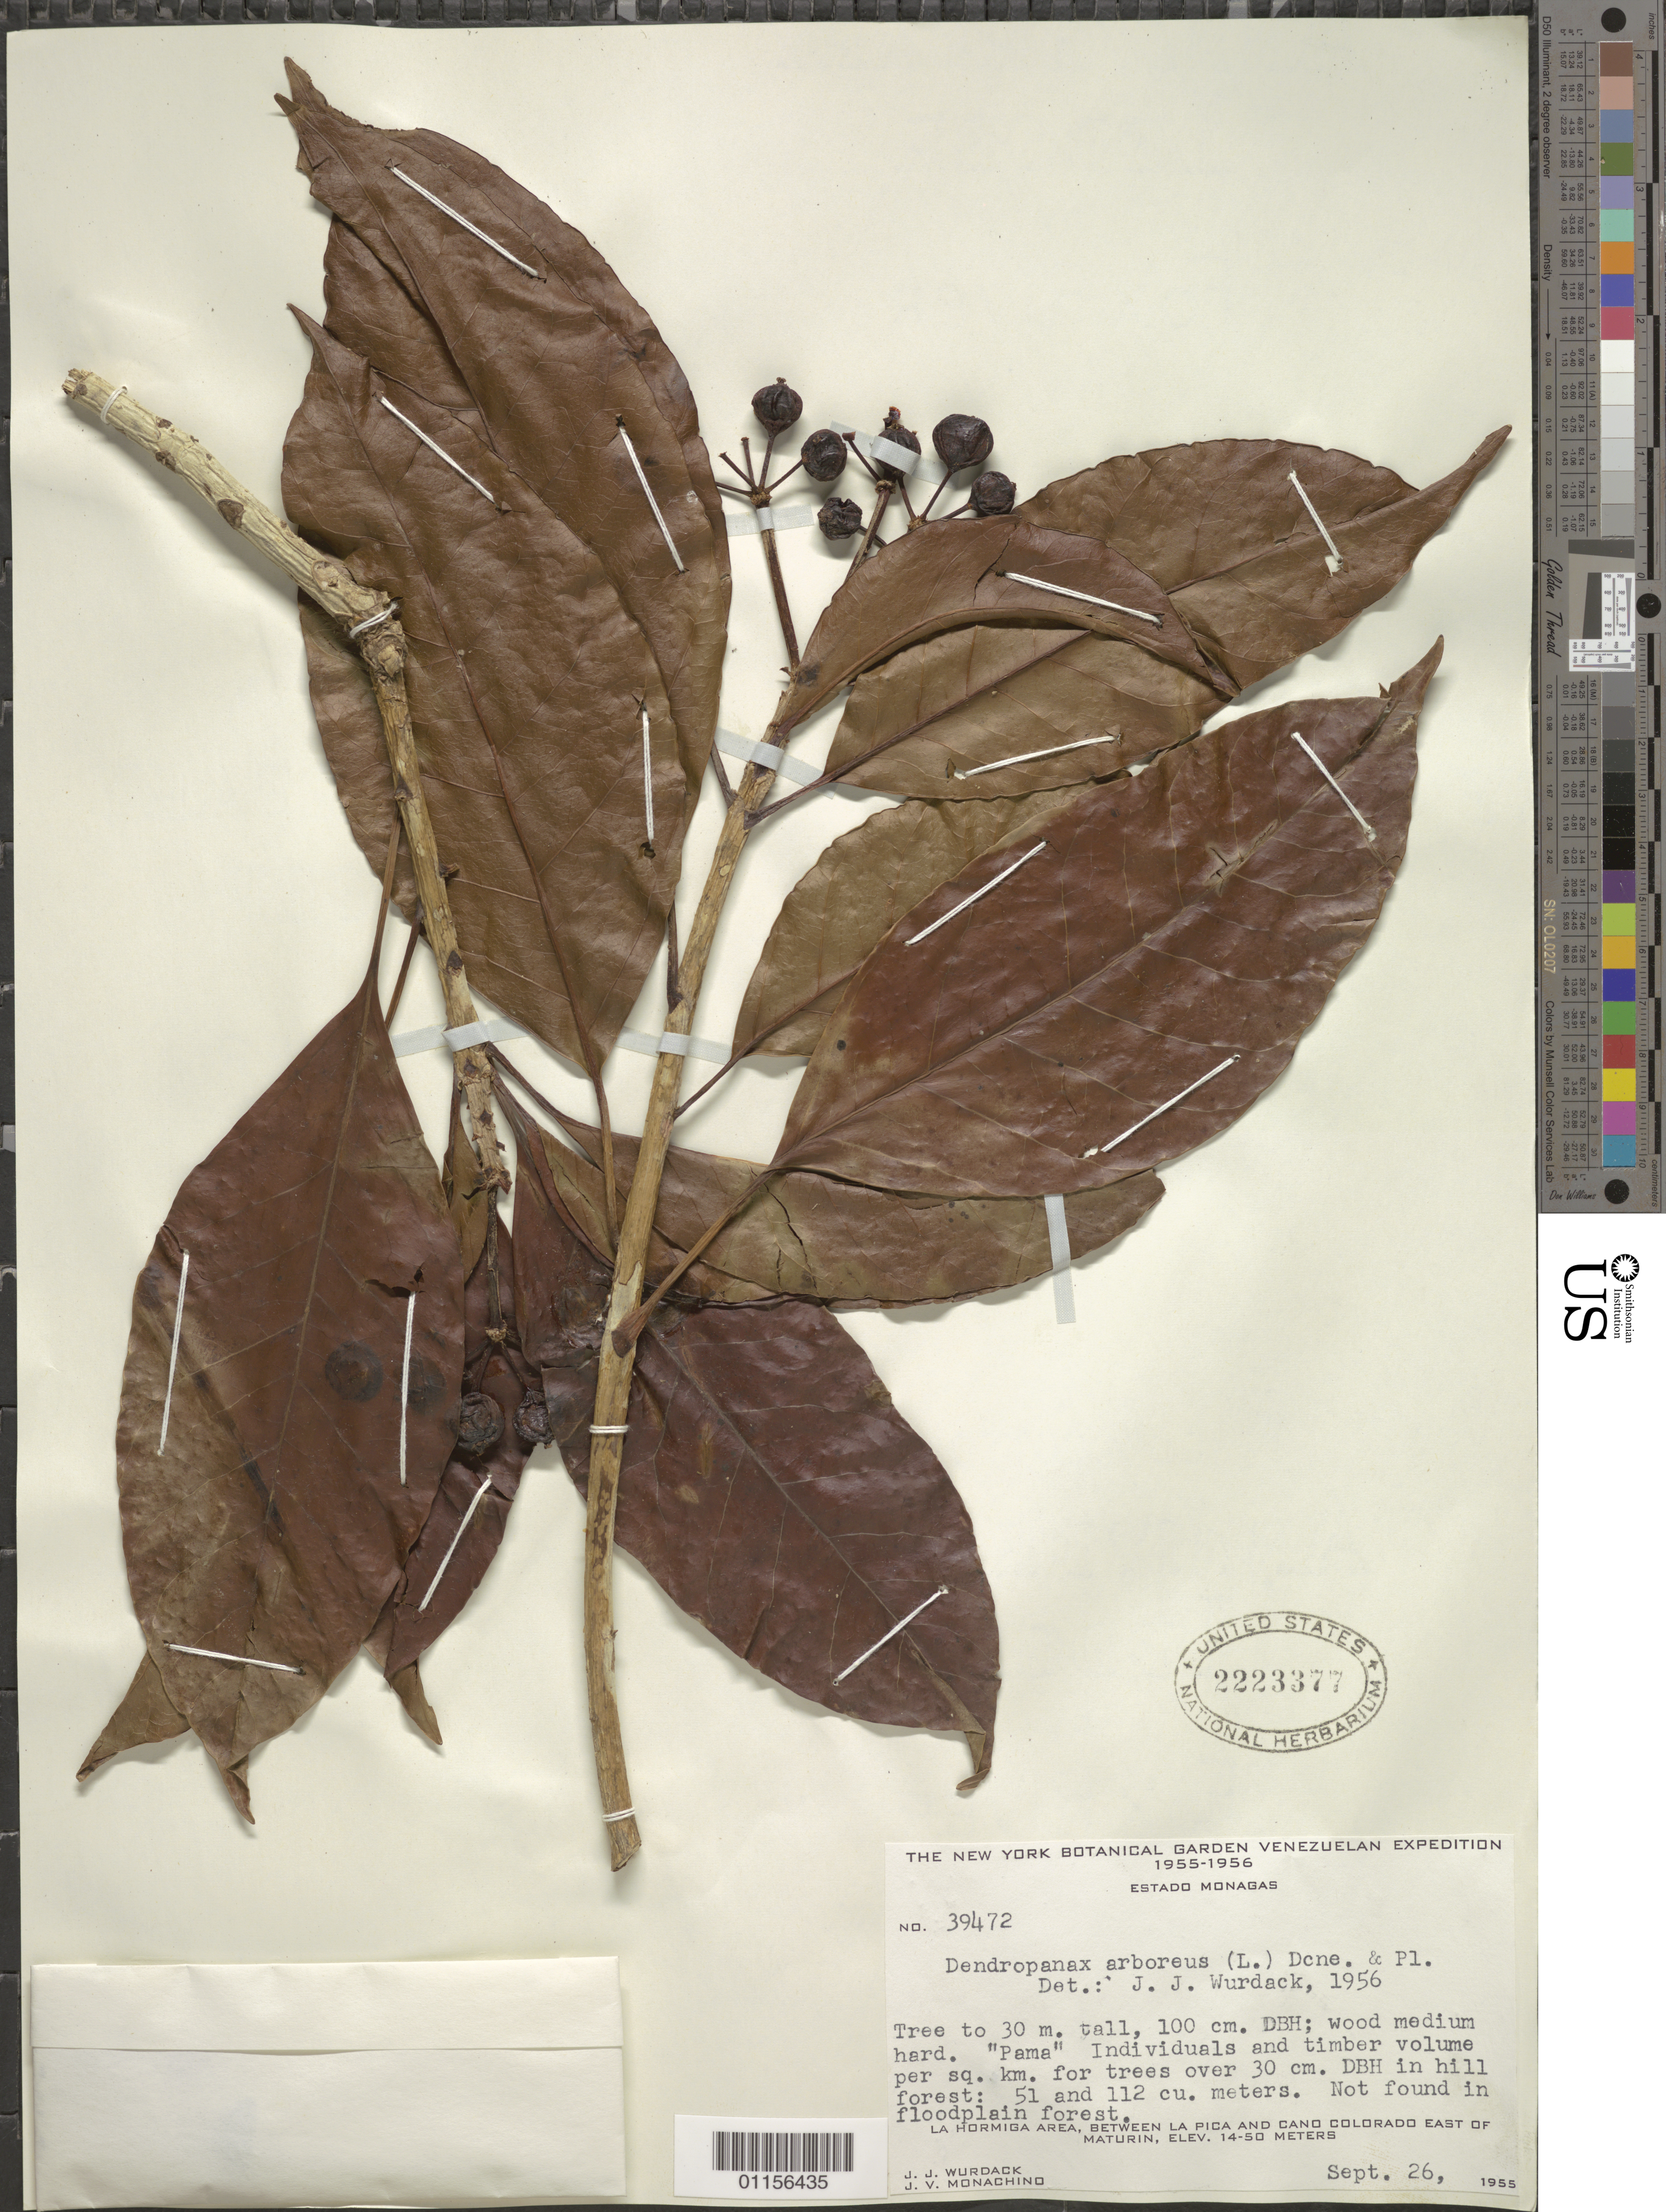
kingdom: Plantae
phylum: Tracheophyta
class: Magnoliopsida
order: Apiales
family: Araliaceae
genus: Dendropanax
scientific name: Dendropanax arboreus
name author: (L.) Decne. & Planch.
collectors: J. J. Wurdack & J. V. Monachino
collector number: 39472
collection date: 1955-09-26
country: Venezuela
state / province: Monagas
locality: La Hormiga area, between La Pica and Cano Colorado E of Maturin.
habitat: Tree, in hill forest.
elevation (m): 15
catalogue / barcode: US 2223377